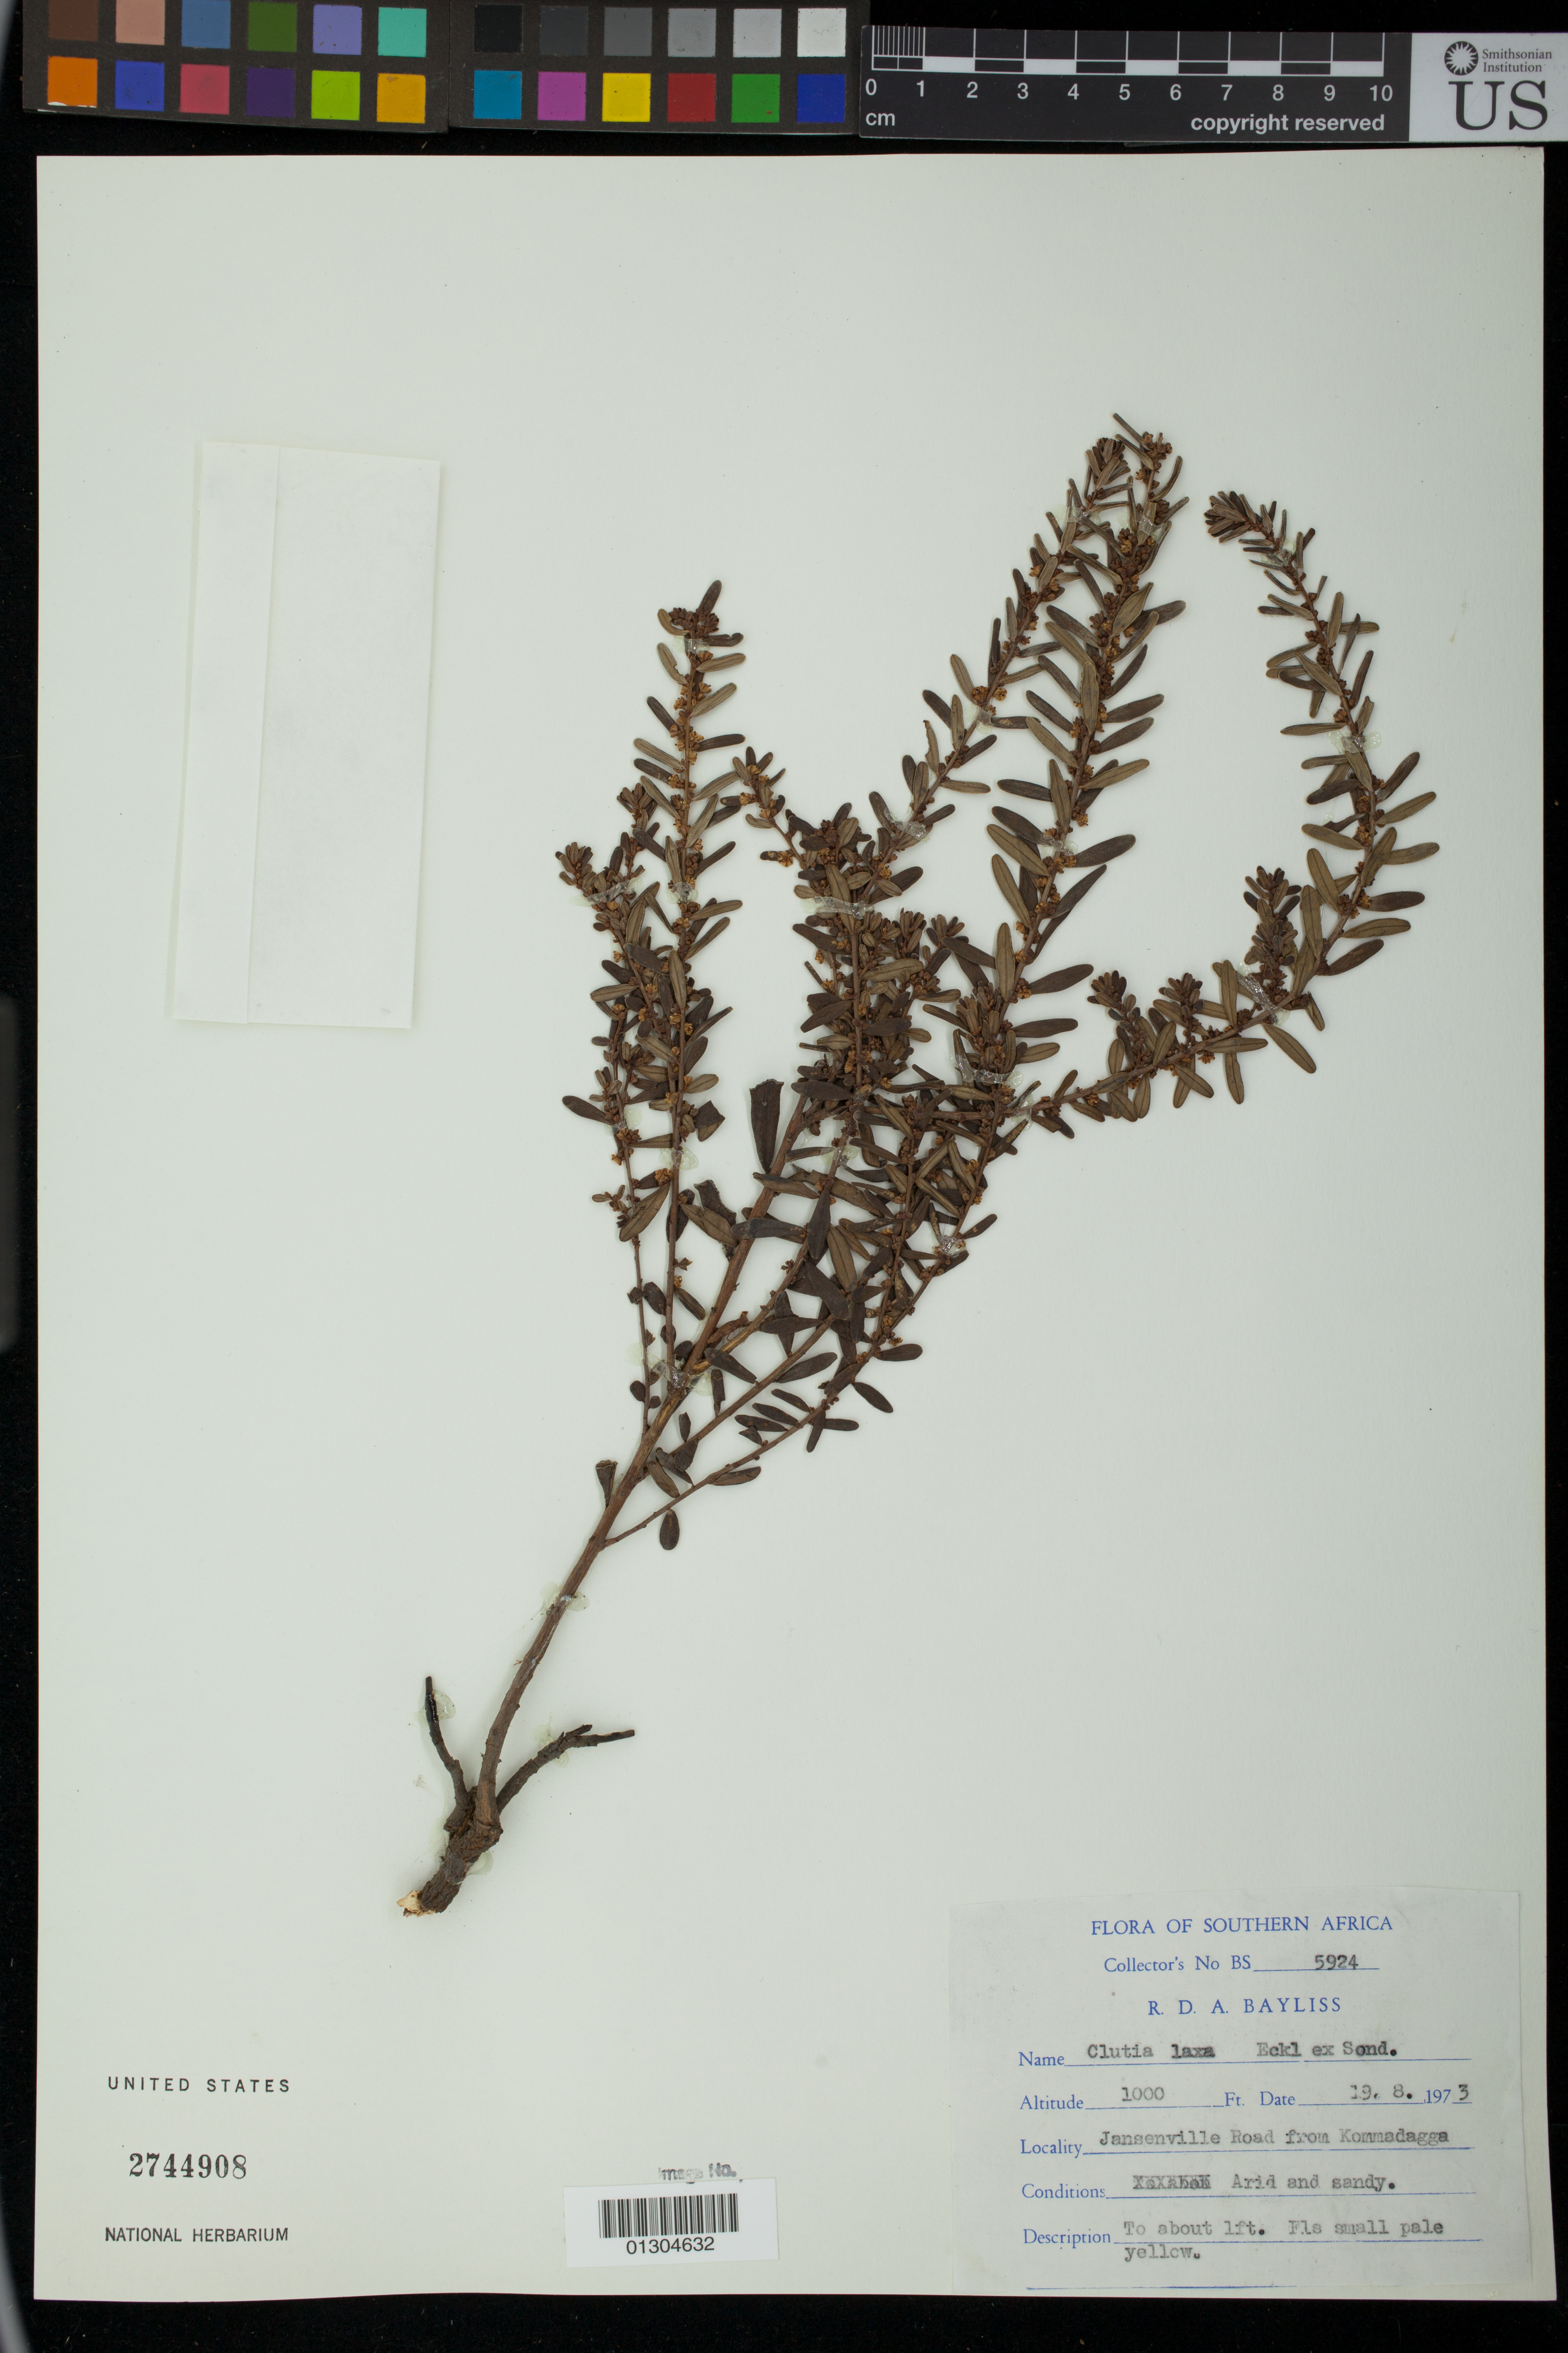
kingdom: Plantae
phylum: Tracheophyta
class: Magnoliopsida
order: Malpighiales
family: Peraceae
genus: Clutia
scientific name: Clutia laxa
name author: Eckl. ex Sond.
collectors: R. D. Bayliss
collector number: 5924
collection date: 1973-08-19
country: South Africa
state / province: Eastern Cape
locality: Jansenville Road from Kommadagga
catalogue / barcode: US 2744908